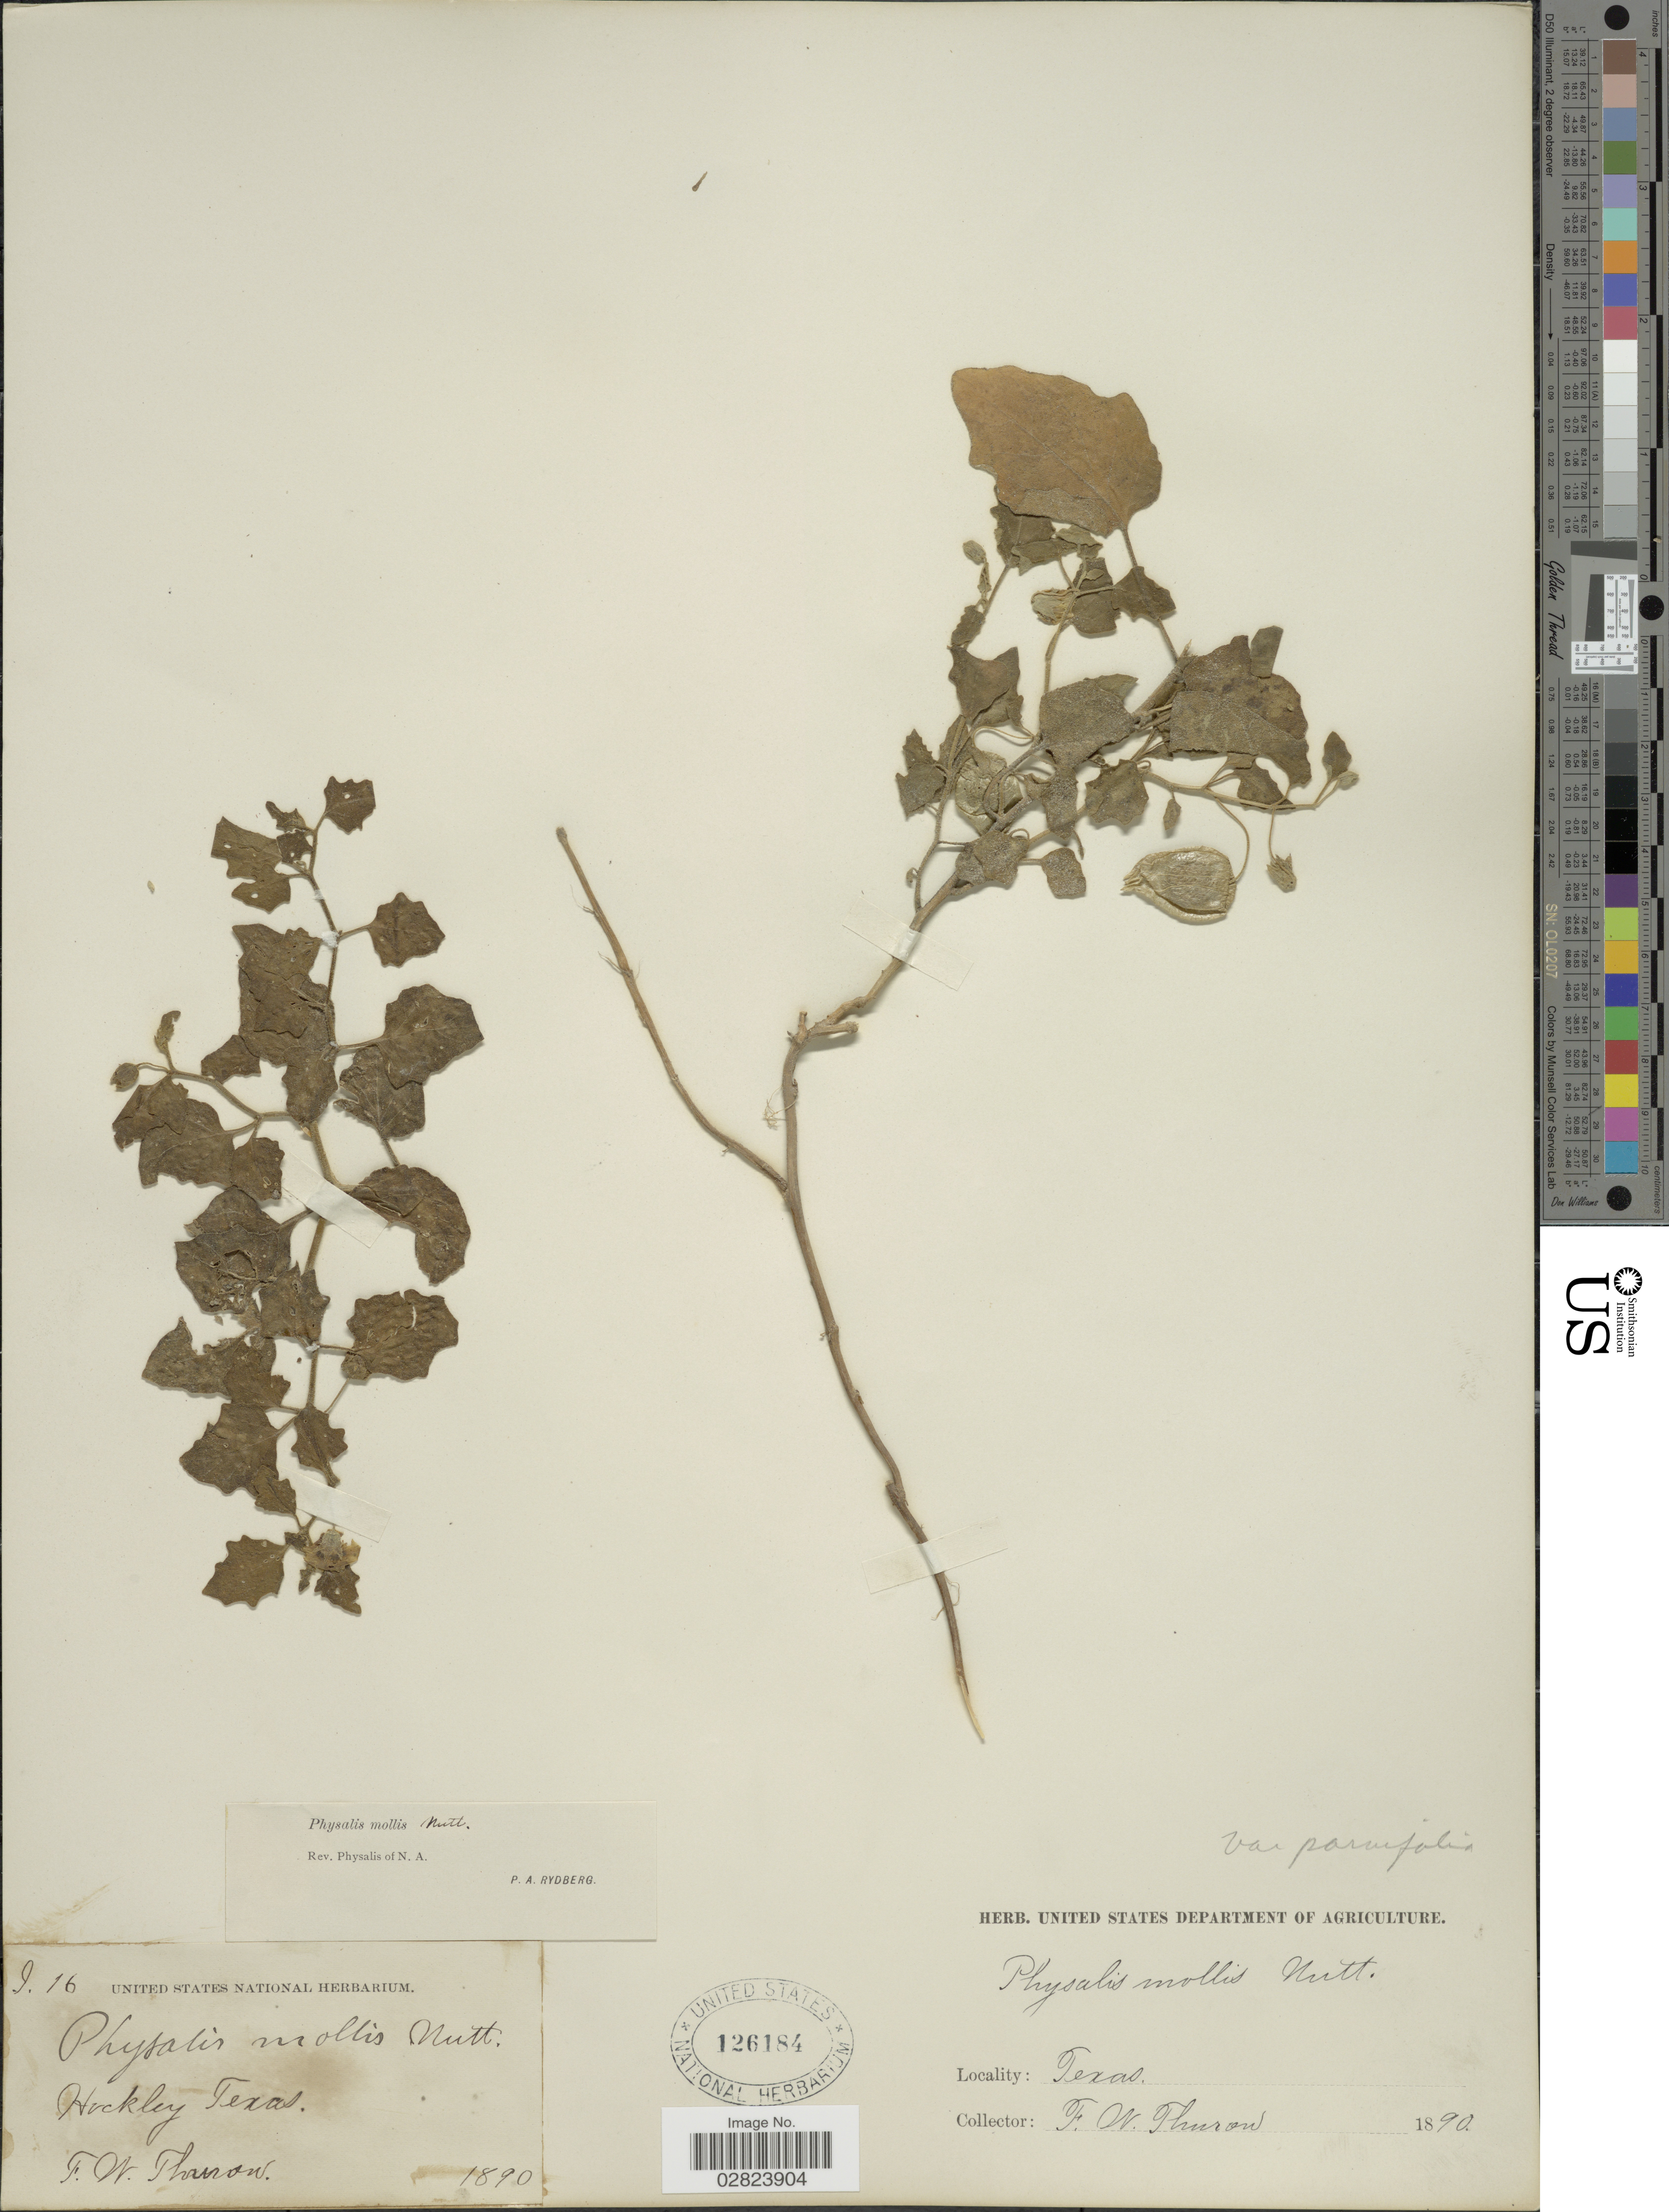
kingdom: Plantae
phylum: Tracheophyta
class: Magnoliopsida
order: Solanales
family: Solanaceae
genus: Physalis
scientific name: Physalis mollis var. parvifolia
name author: Rydb.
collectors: F. Thuron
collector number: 16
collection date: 1890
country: United States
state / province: Texas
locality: Hockley.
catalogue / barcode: US 126184